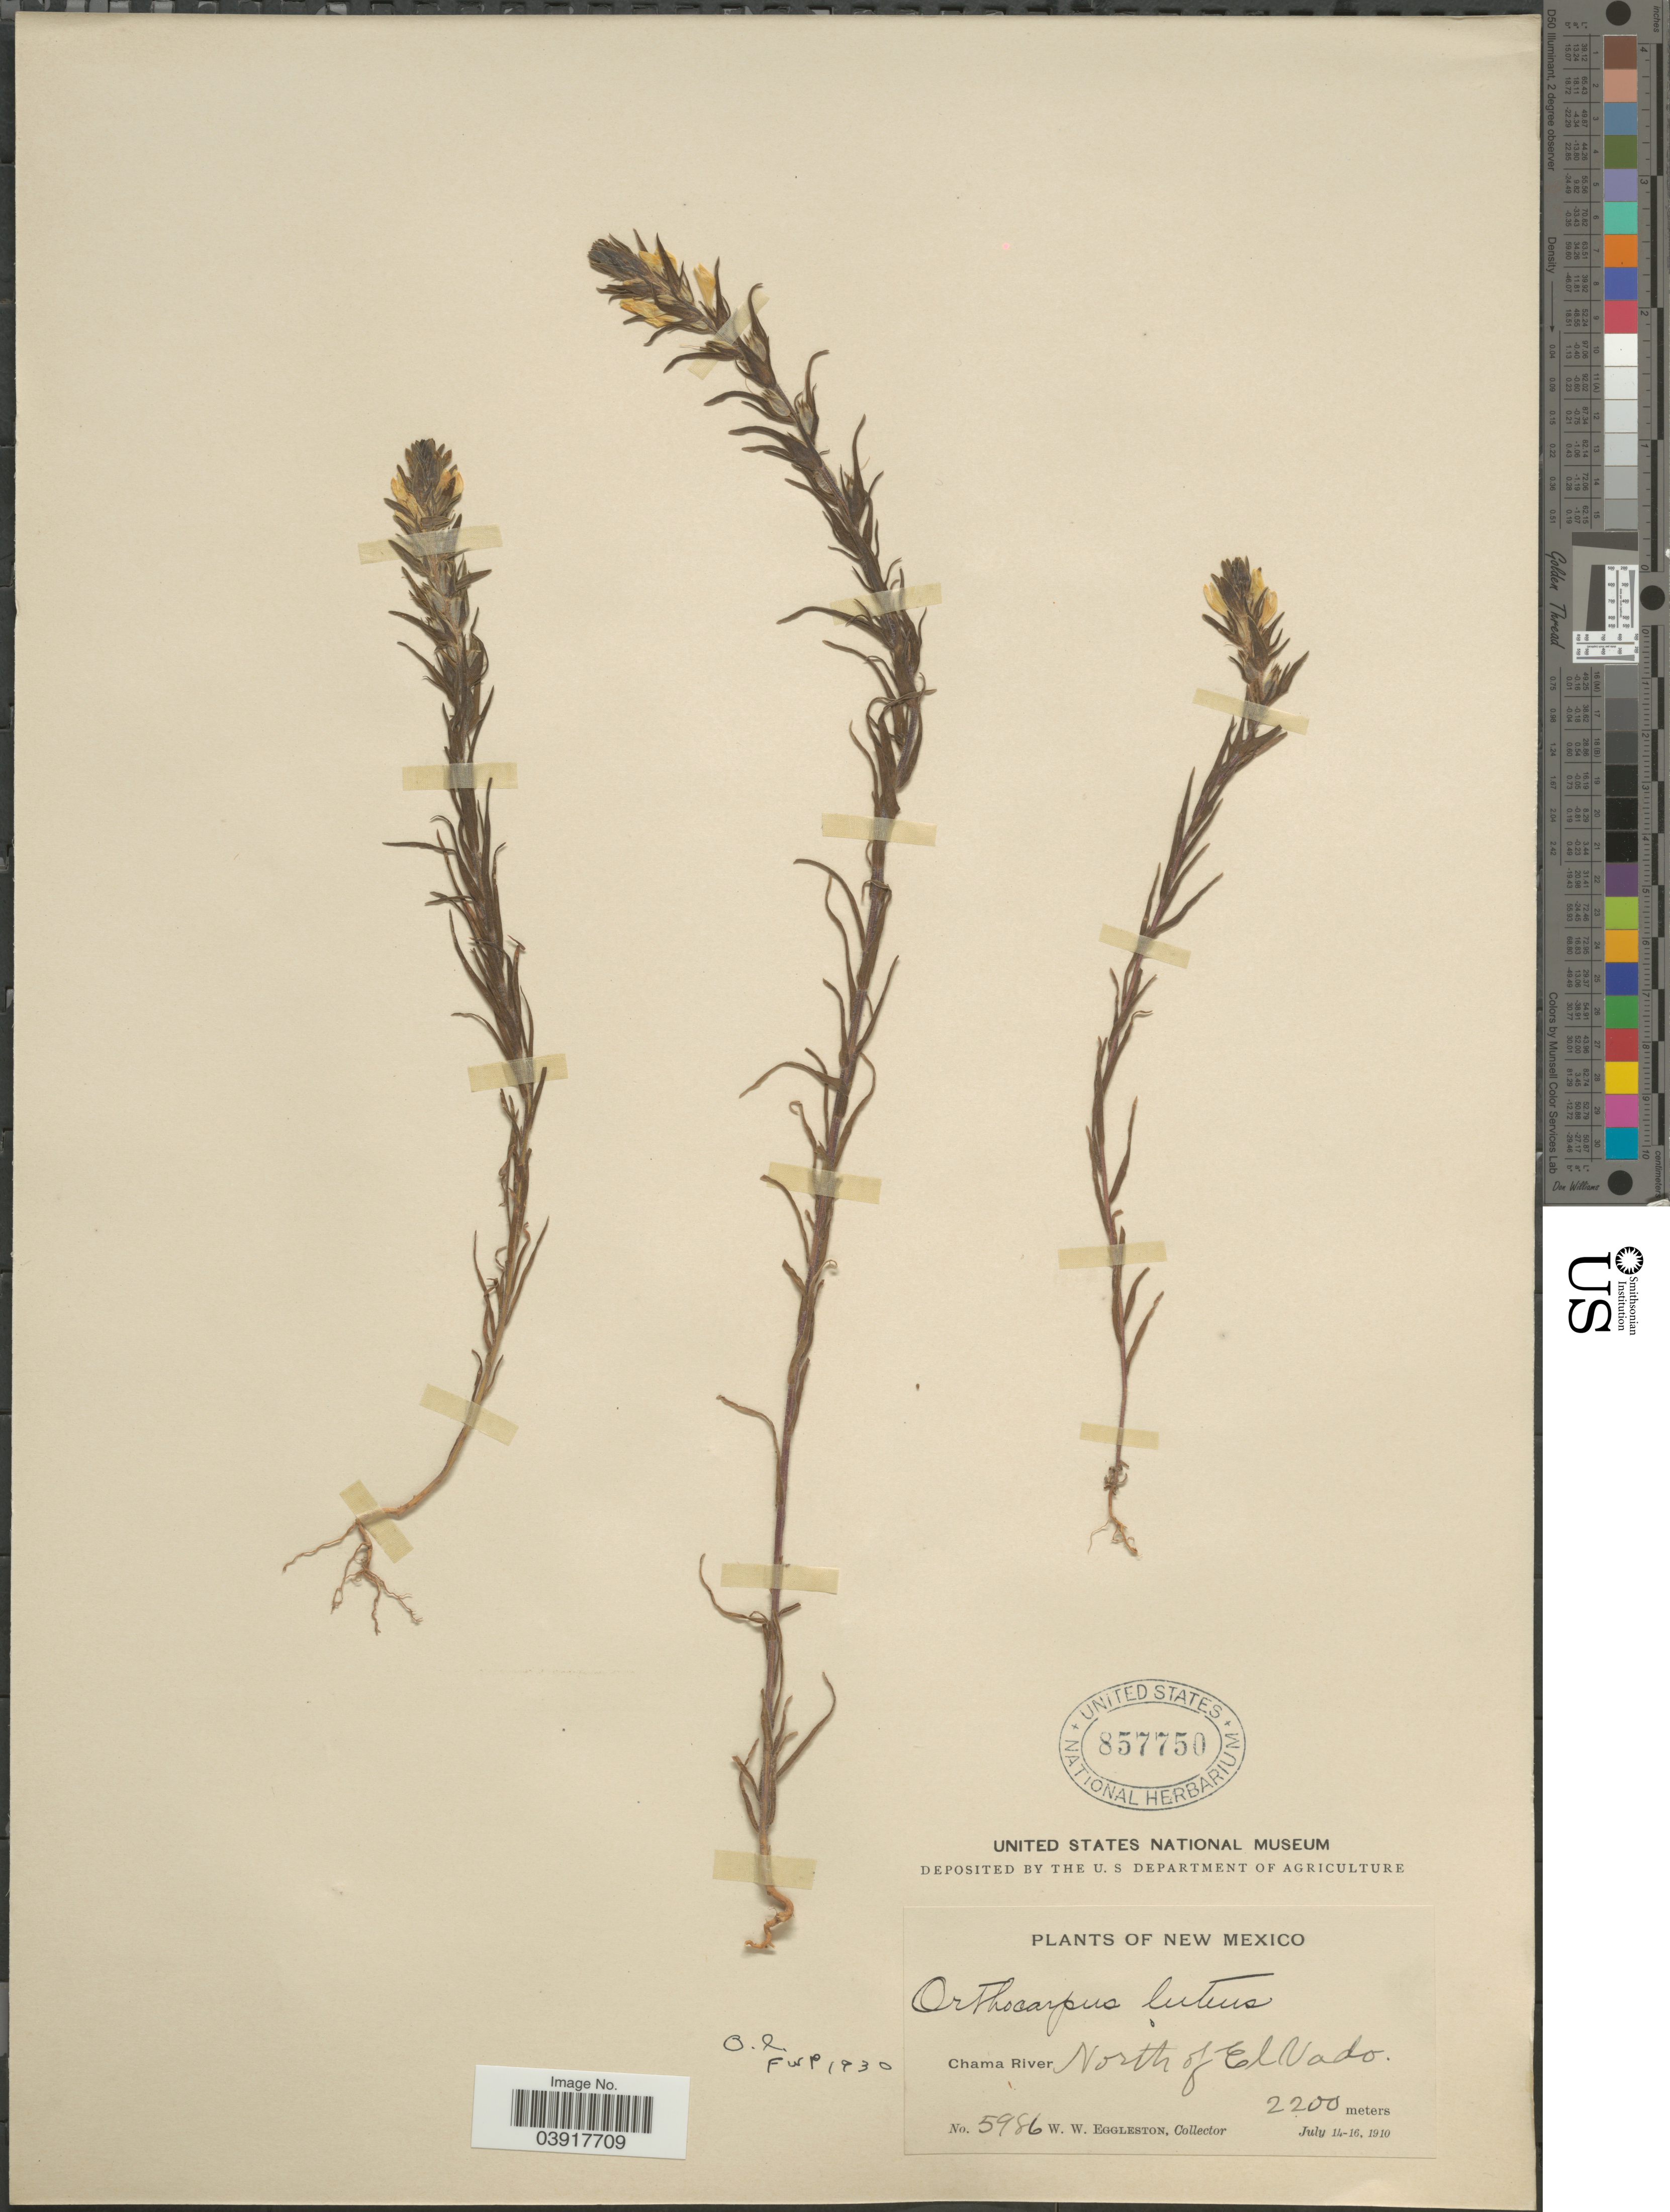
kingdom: Plantae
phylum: Tracheophyta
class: Magnoliopsida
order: Lamiales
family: Orobanchaceae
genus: Orthocarpus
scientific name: Orthocarpus luteus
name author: Nutt.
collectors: W. W. Eggleston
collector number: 5986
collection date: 1910-07-14/1910-07-16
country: United States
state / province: New Mexico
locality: Chama River. North of El Vado.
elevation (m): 2200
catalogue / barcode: US 857750